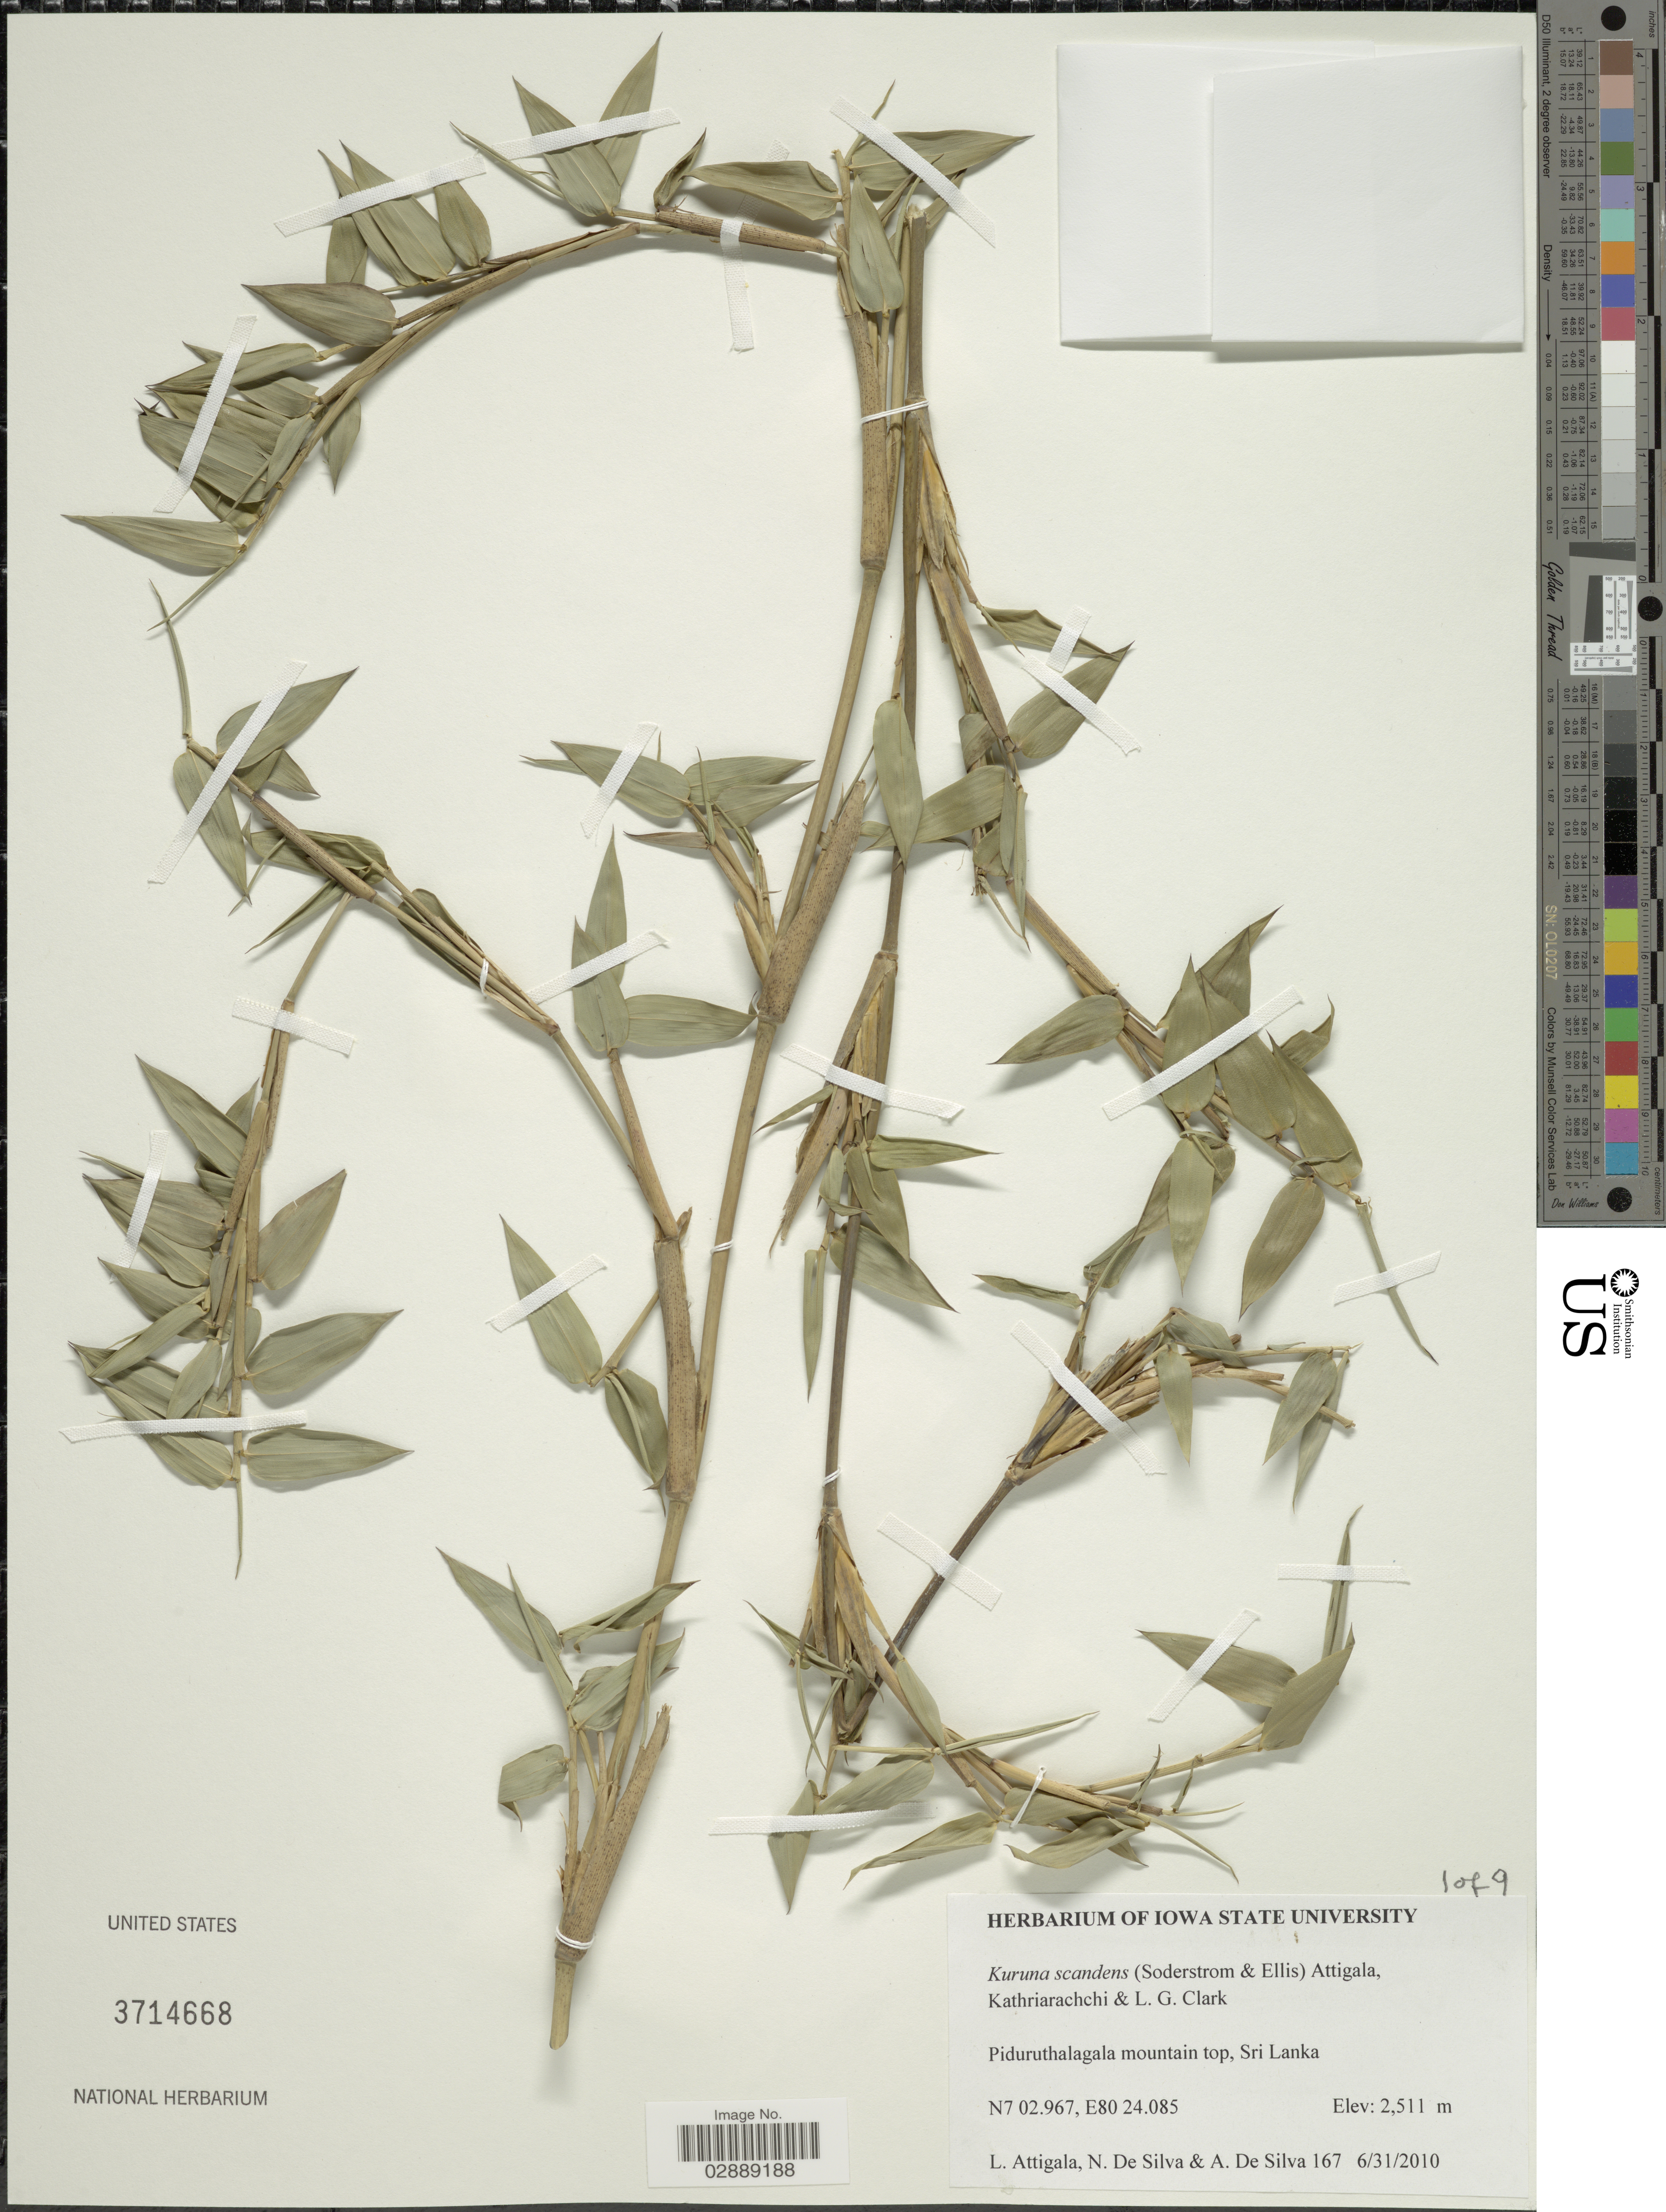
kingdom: Plantae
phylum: Tracheophyta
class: Liliopsida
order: Poales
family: Poaceae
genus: Kuruna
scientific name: Kuruna scandens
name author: (Soderstr. & R.P. Ellis) Attigala et al.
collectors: L. Attigala, A. De Silva & N. De Silva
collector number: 167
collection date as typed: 6/31/2010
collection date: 2010-06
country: Sri Lanka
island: Sri Lanka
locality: Piduruthalagala mountain top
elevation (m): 2511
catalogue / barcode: US 3714668